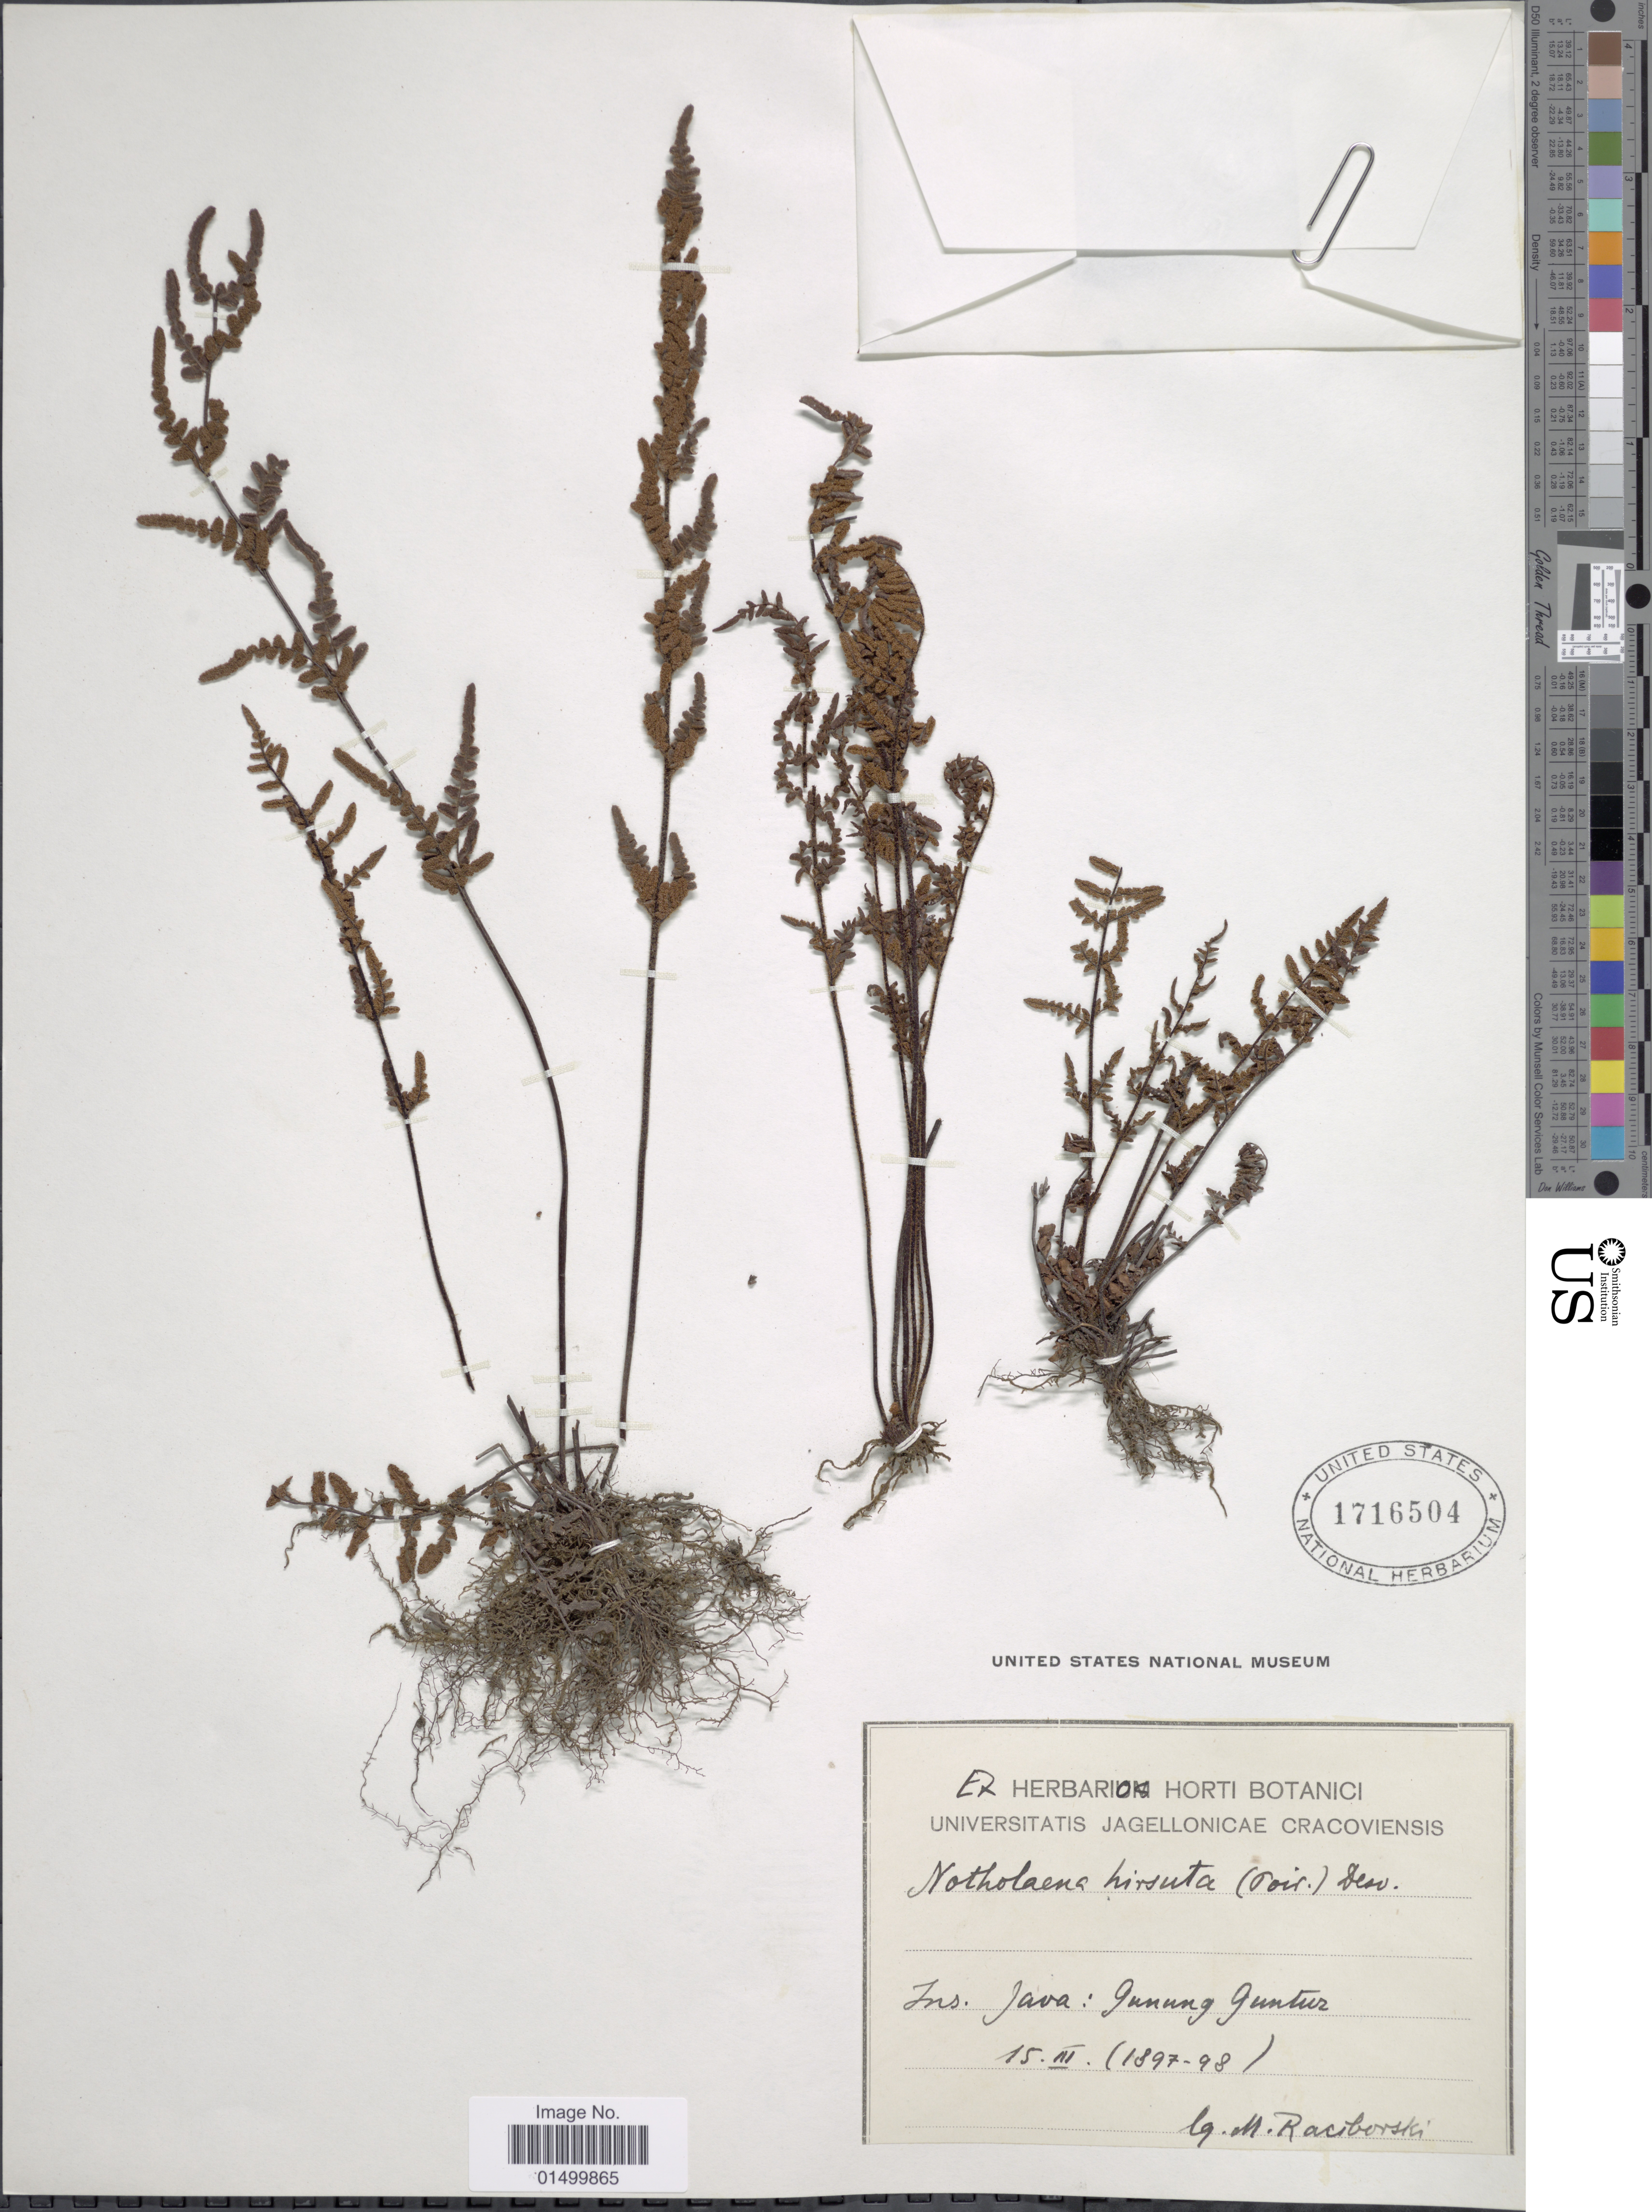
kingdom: Plantae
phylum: Tracheophyta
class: Polypodiopsida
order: Polypodiales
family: Pteridaceae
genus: Cheilanthes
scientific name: Cheilanthes hirsuta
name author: Link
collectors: M. Raciborski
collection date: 1897-03-15/1898-03-15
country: Indonesia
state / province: Java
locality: Gunung Guntur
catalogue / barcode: US 1716504